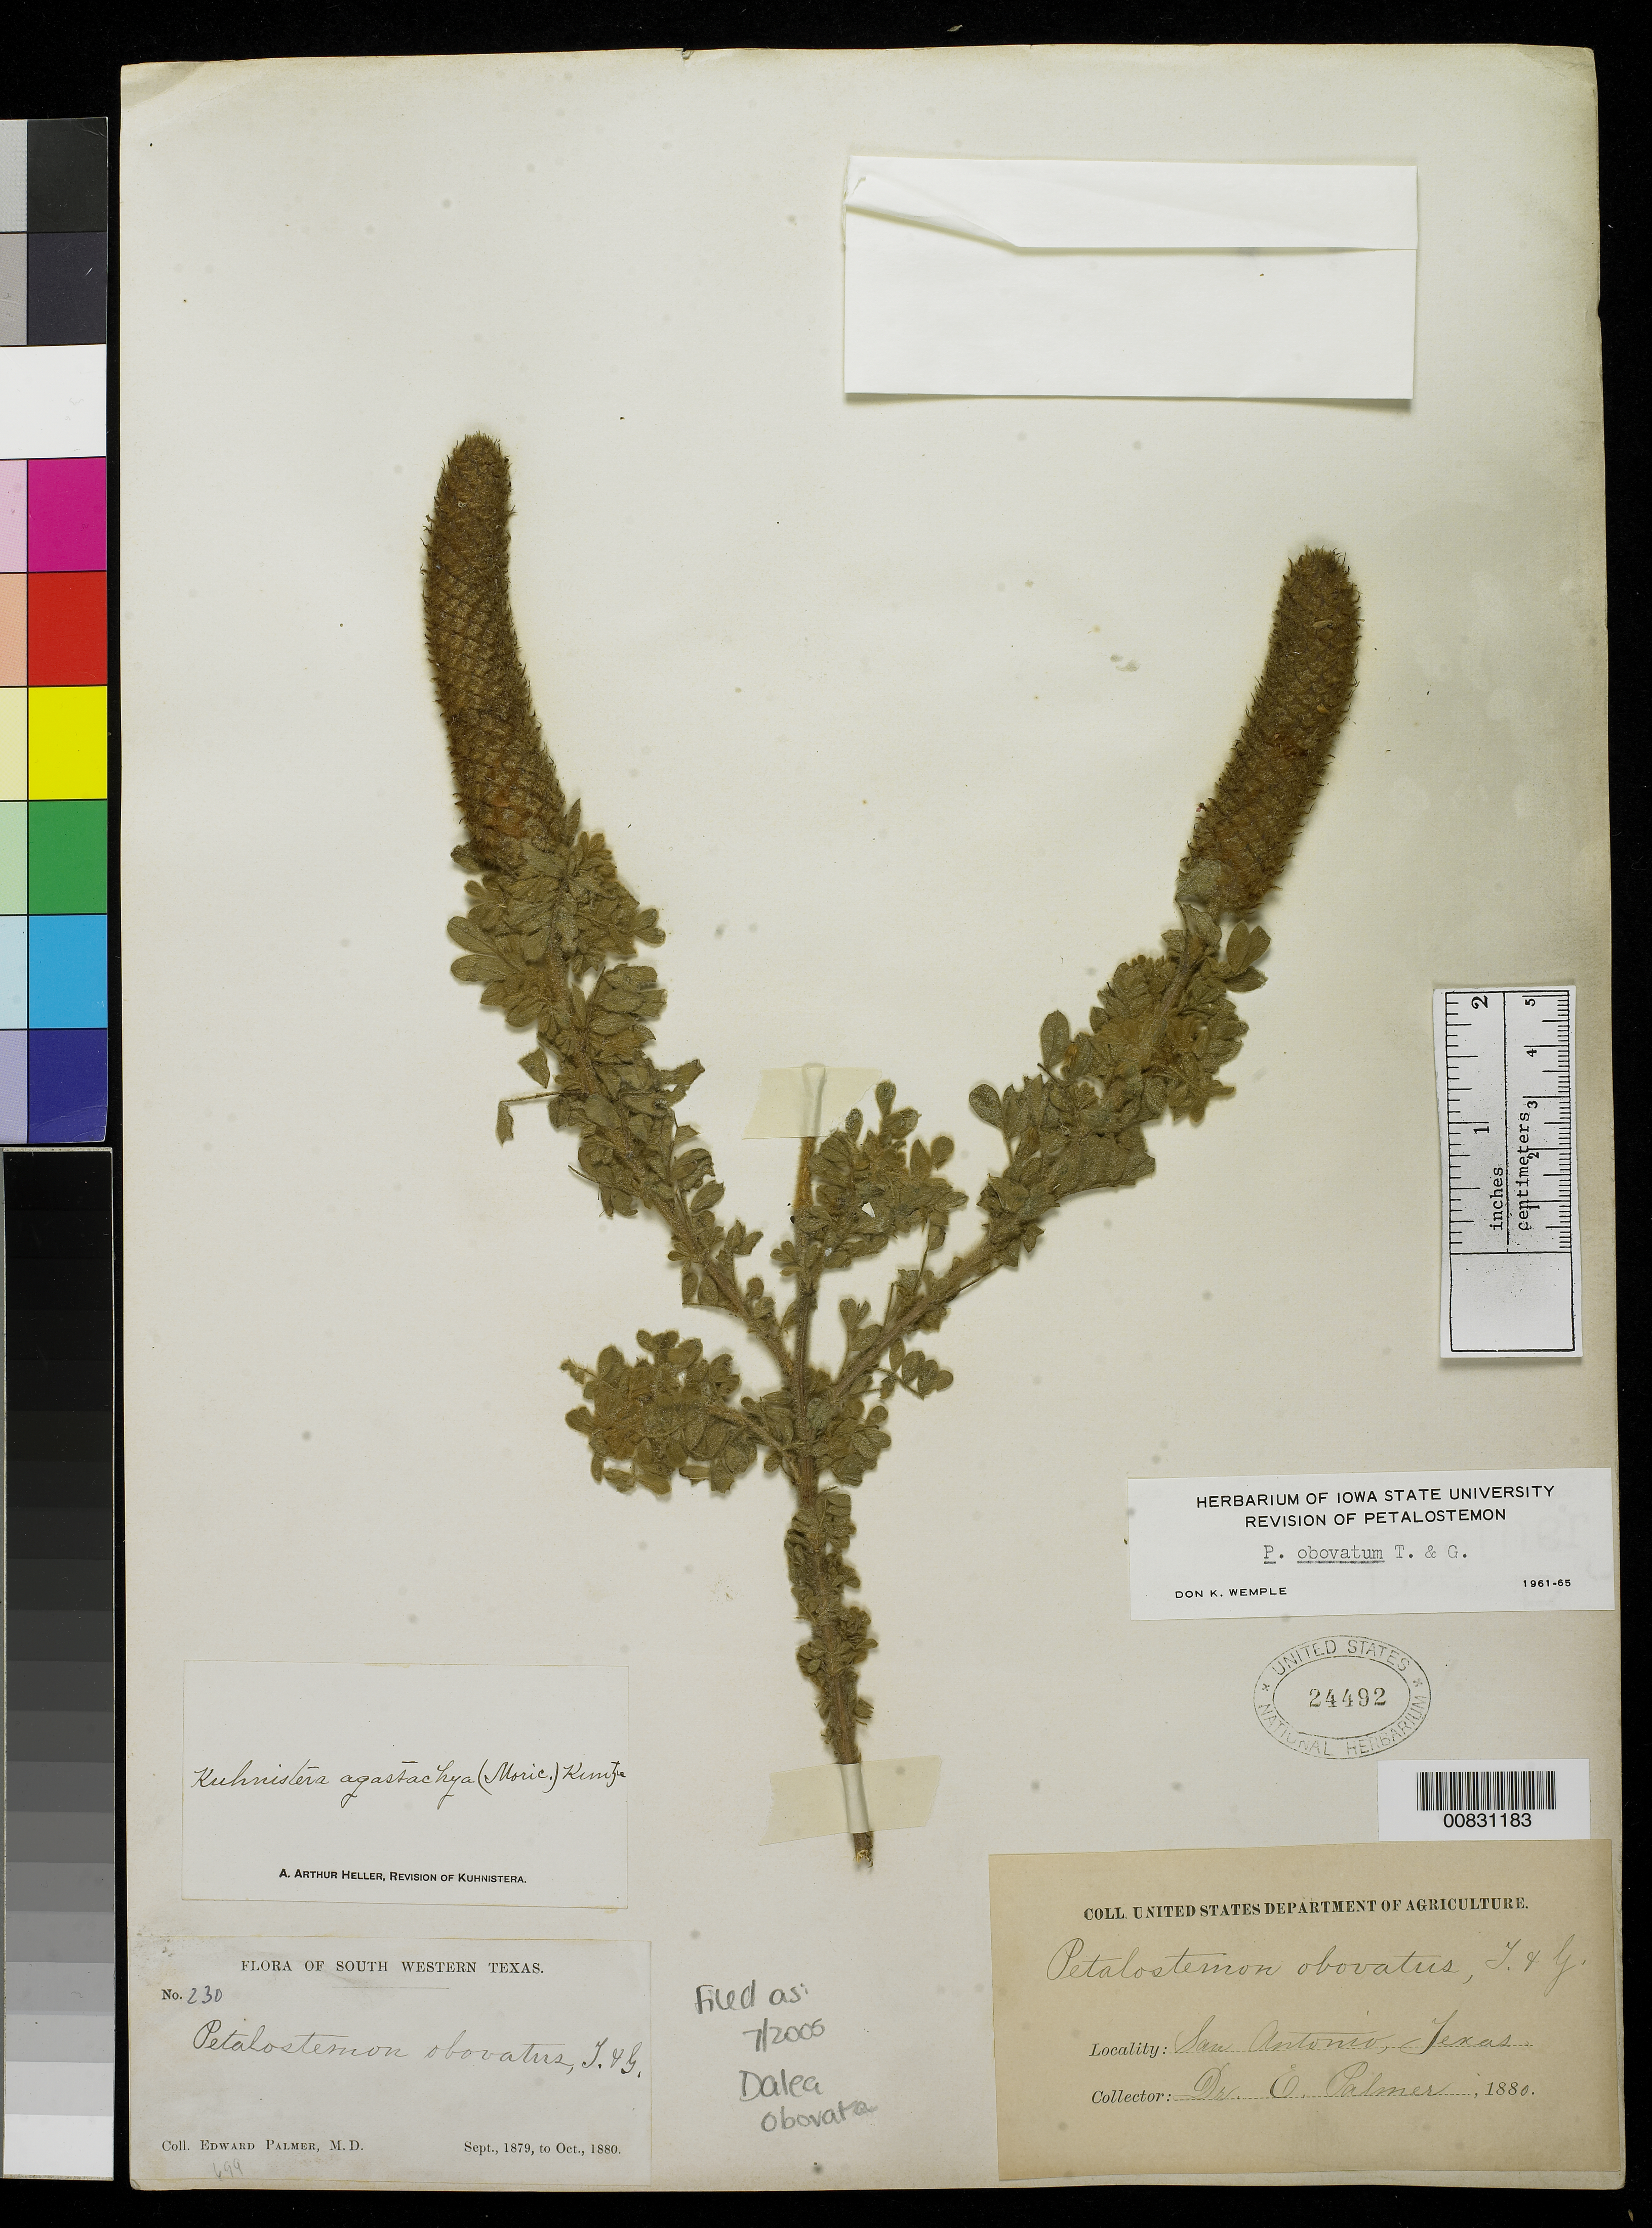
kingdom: Plantae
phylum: Tracheophyta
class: Magnoliopsida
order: Fabales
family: Fabaceae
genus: Dalea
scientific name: Dalea obovata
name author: (Torr.) Shinners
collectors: E. Palmer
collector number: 230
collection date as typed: Sep 1879 to -- Oct 1880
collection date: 1879-09/1880-10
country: United States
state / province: Texas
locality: San Antonio, Texas.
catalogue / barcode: US 24492